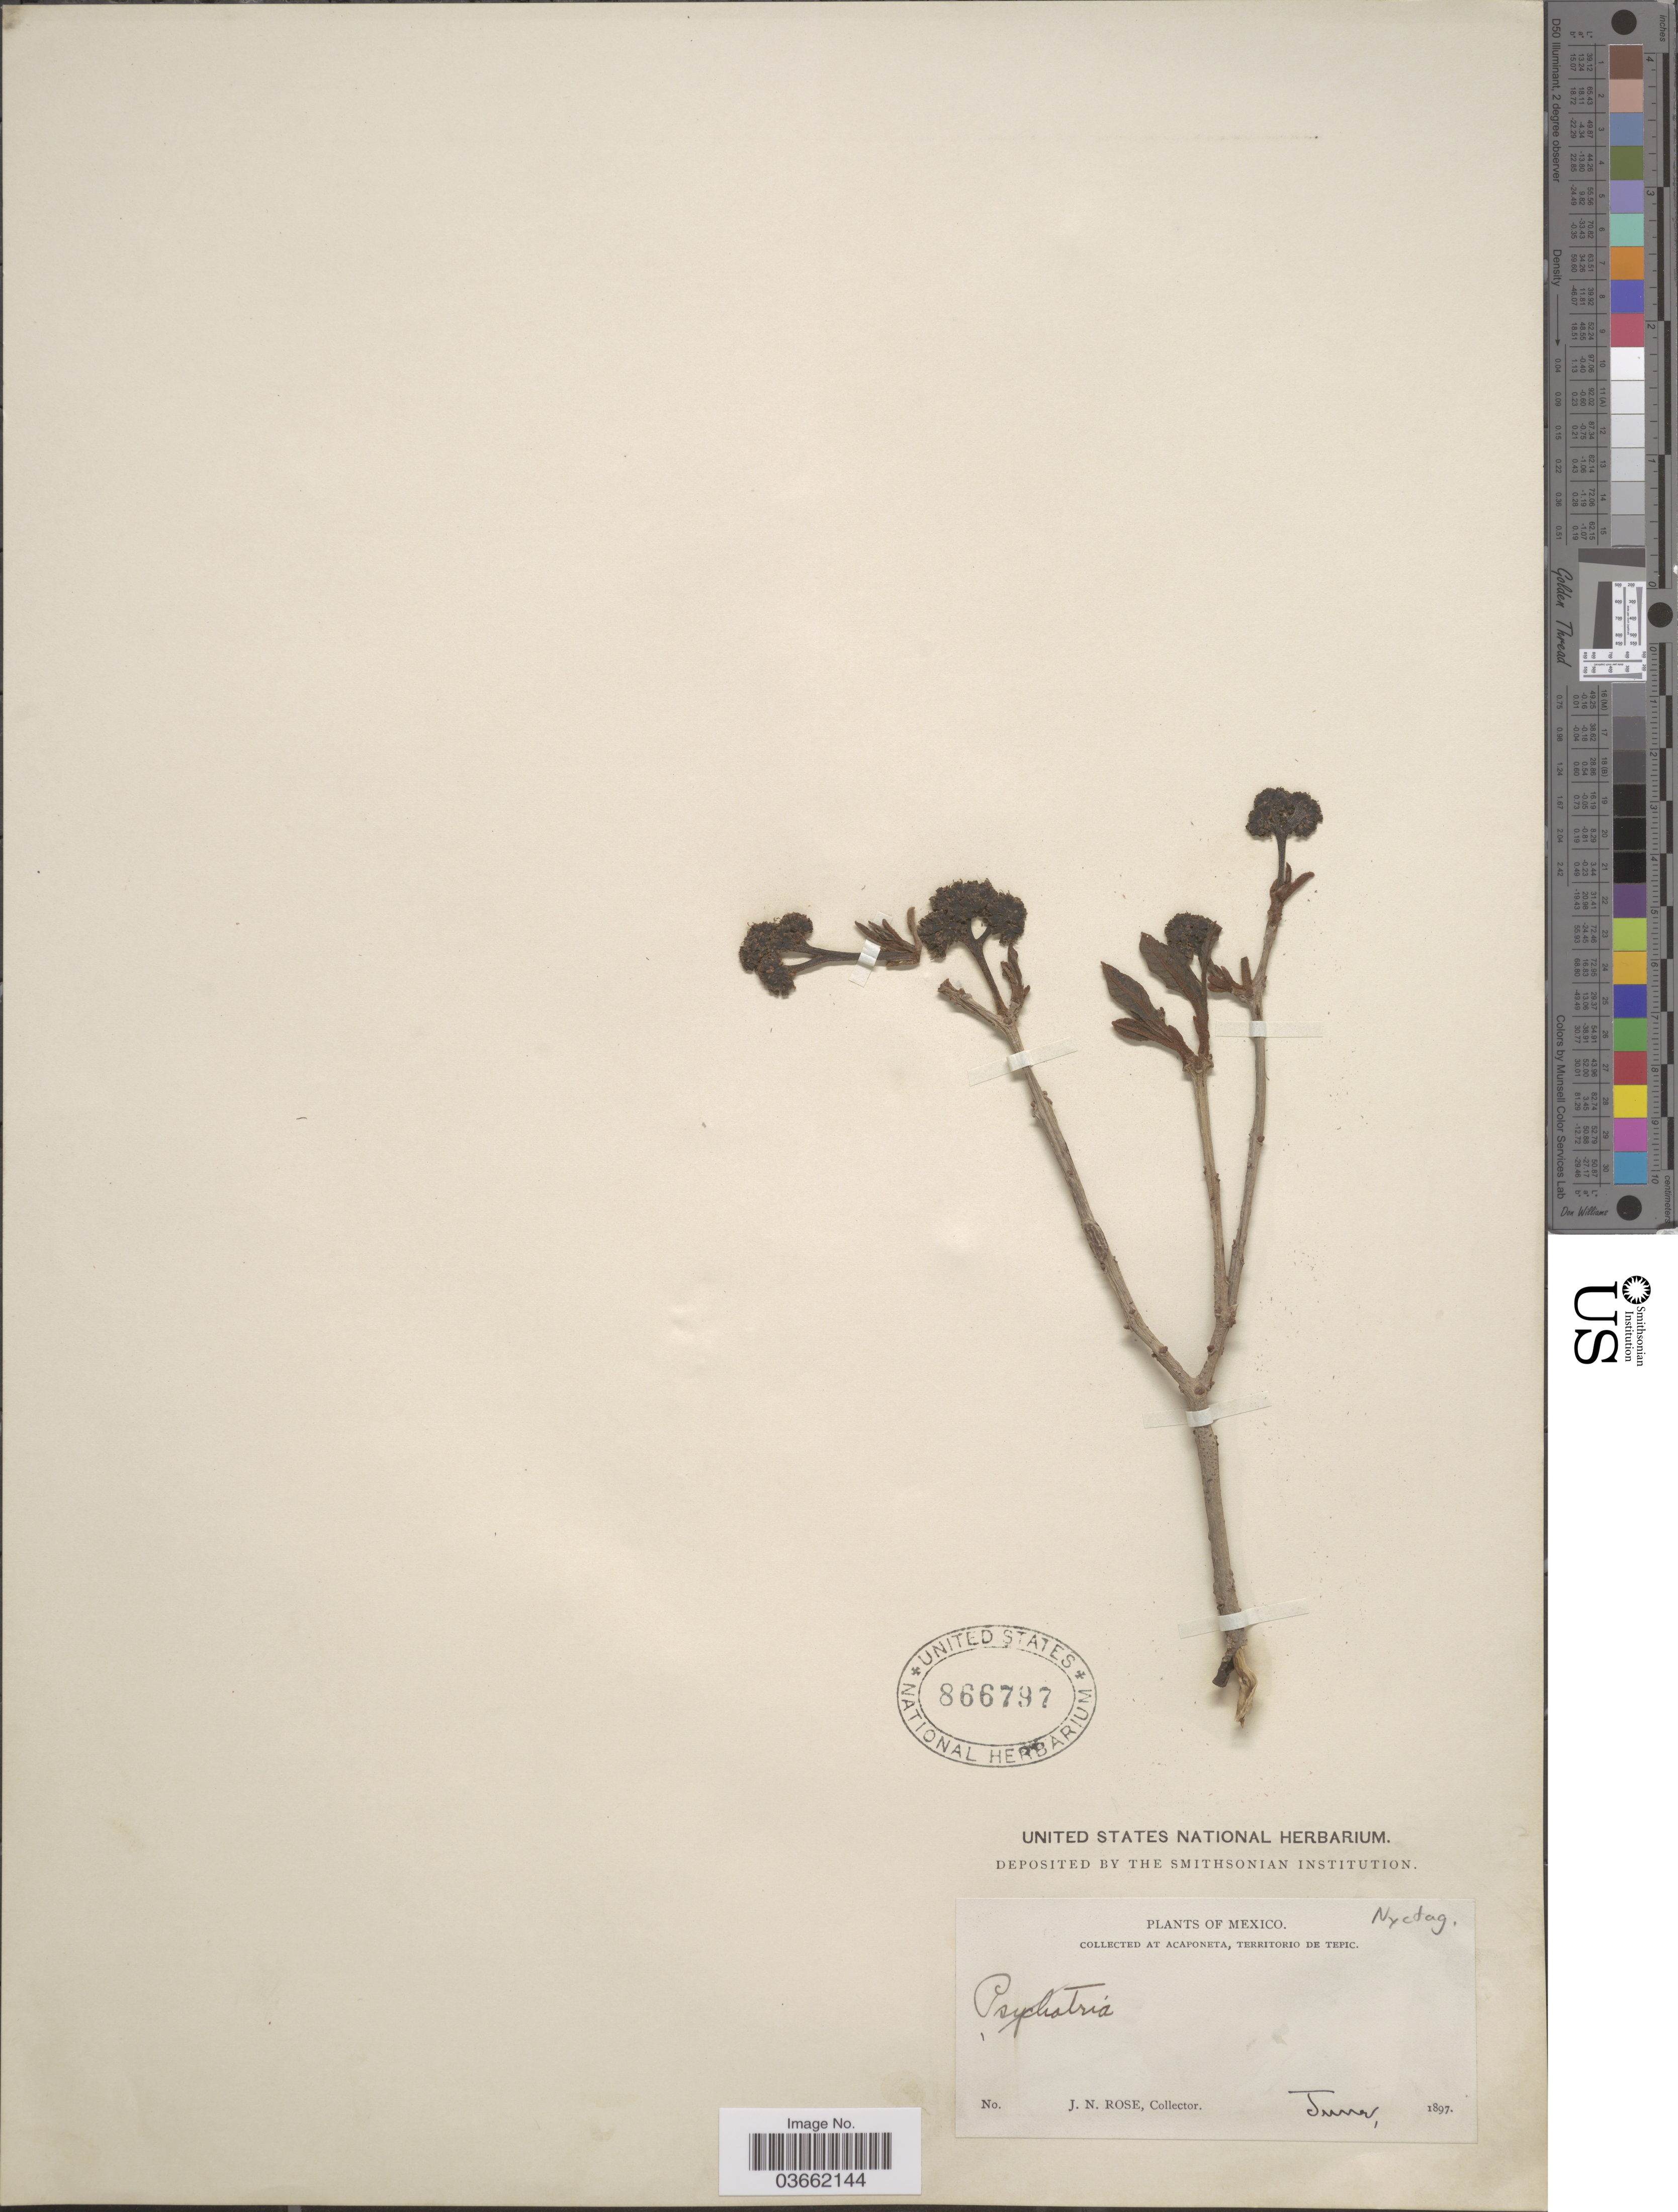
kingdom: Plantae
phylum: Tracheophyta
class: Magnoliopsida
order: Caryophyllales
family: Nyctaginaceae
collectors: J. N. Rose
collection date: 1897-06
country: Mexico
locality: At Acaponeta, Territorio de Tepic.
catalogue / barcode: US 866797